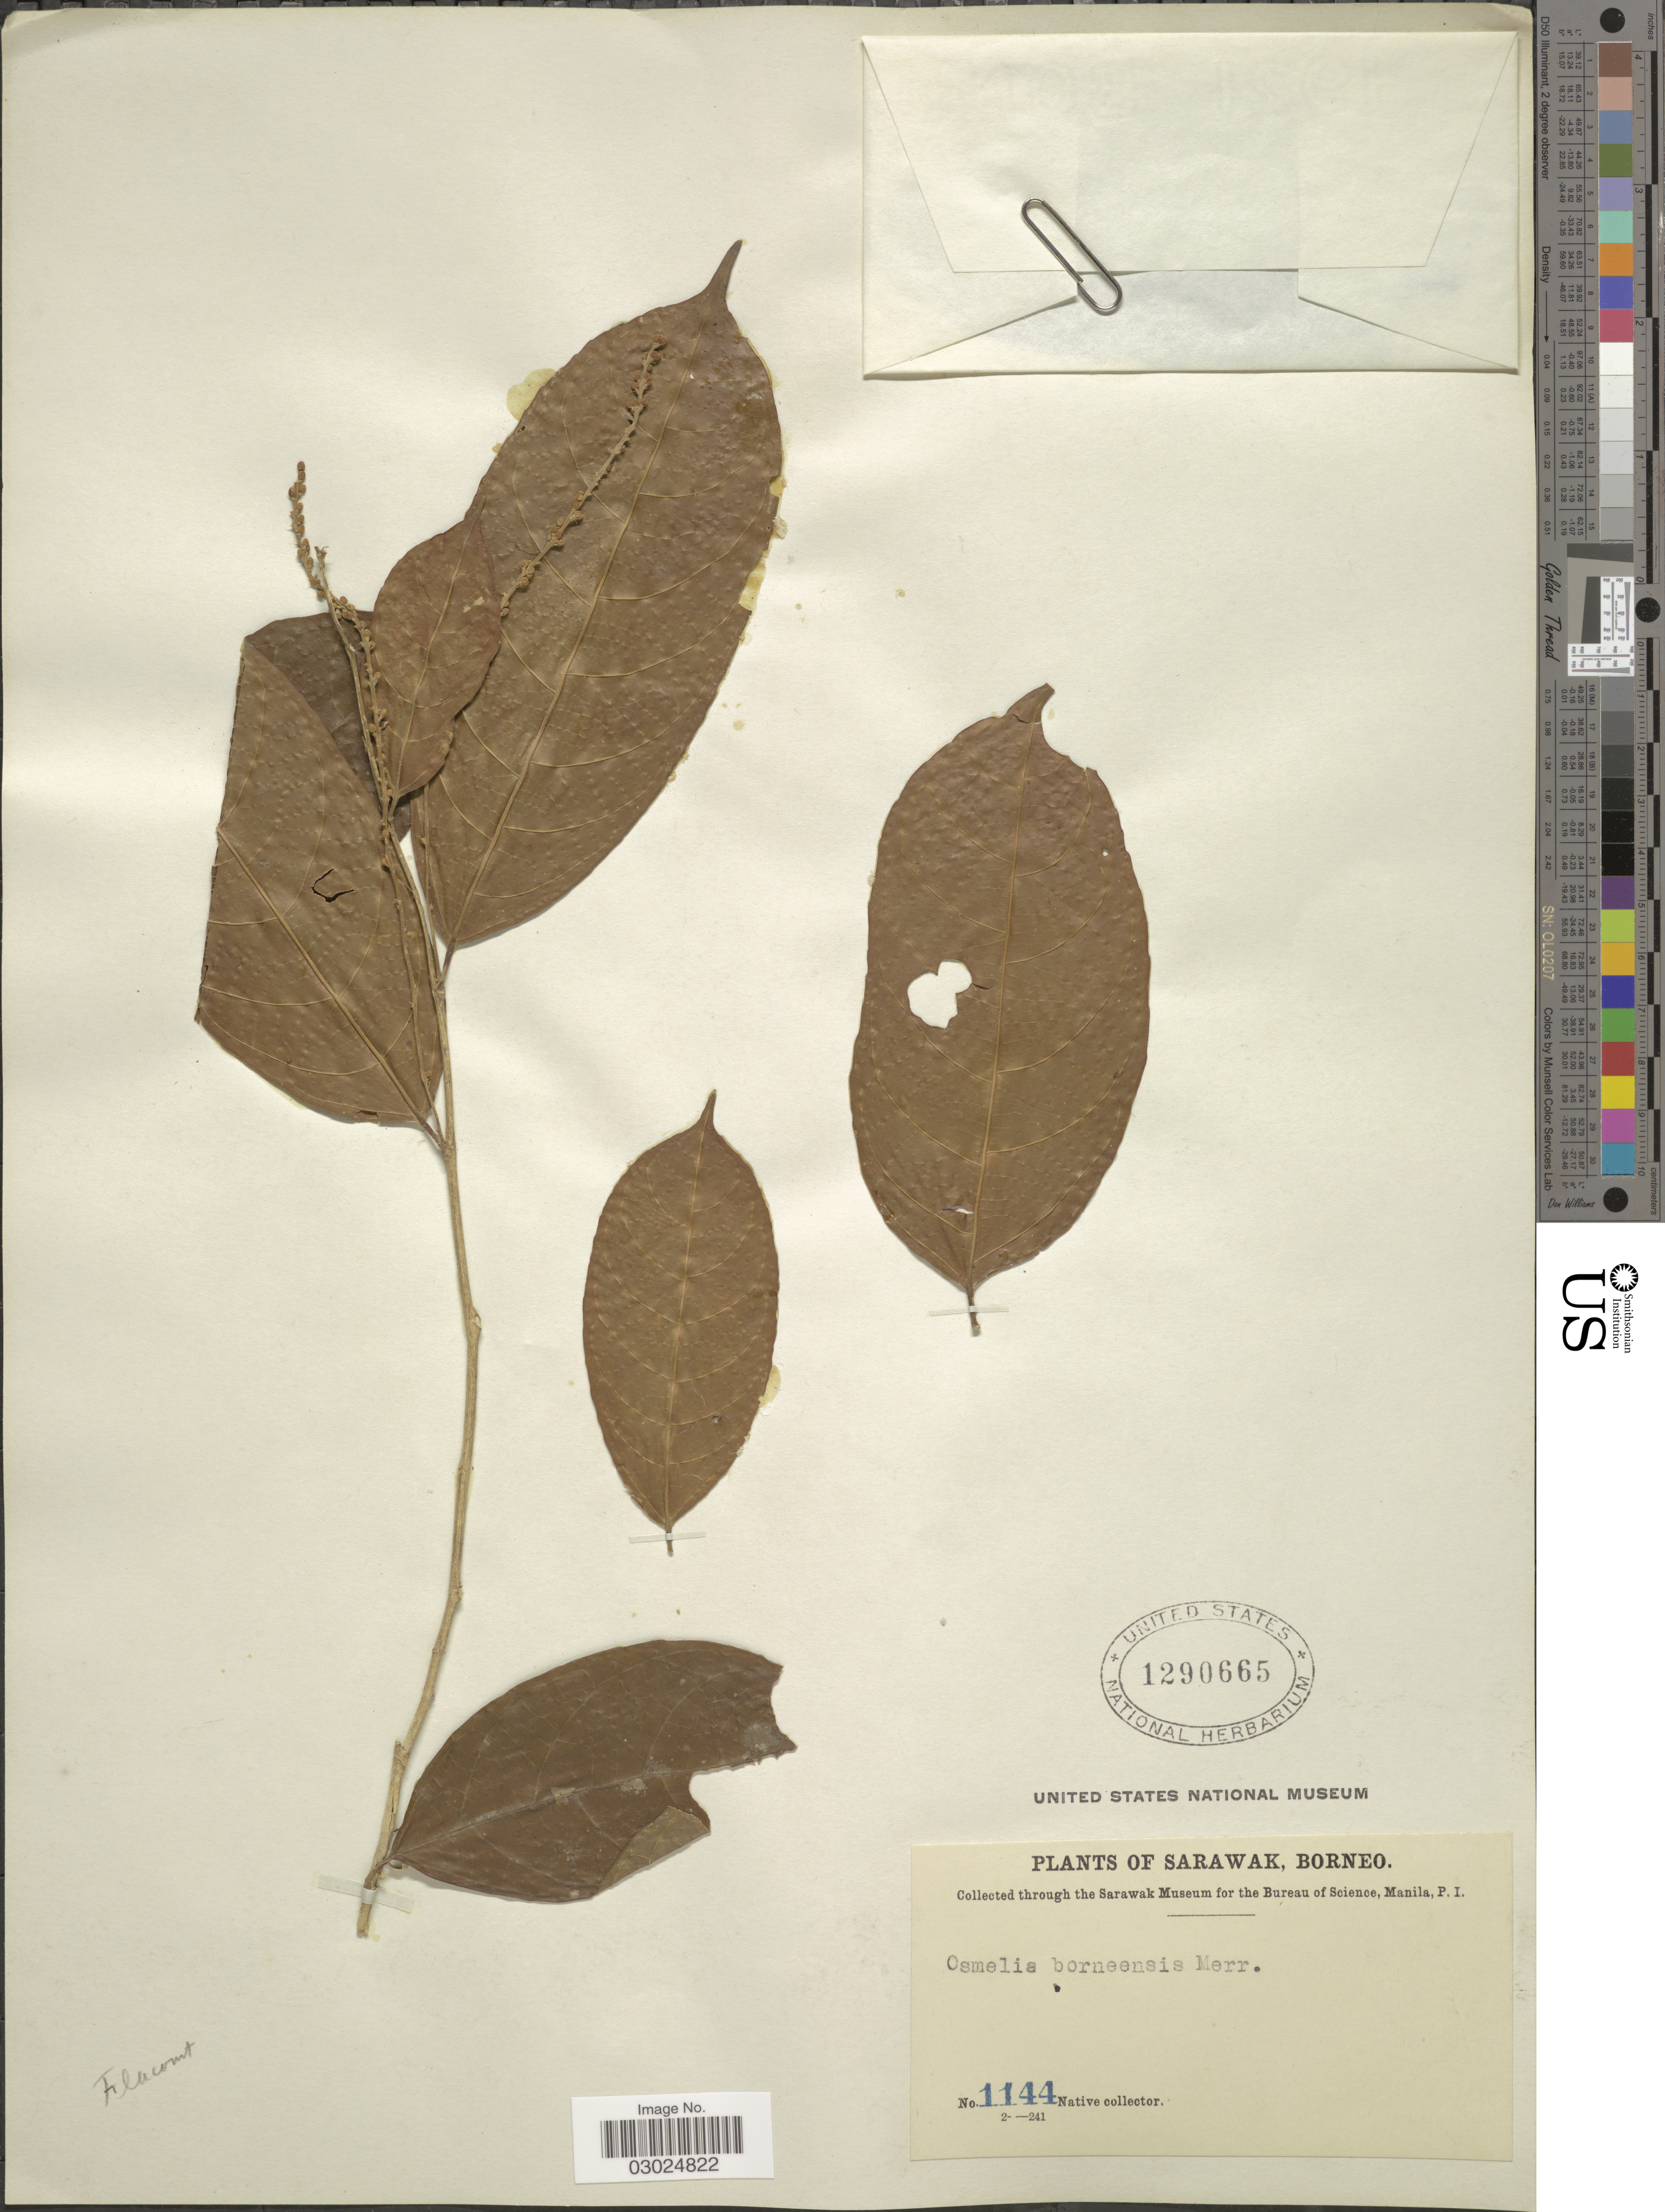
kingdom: Plantae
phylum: Tracheophyta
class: Magnoliopsida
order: Malpighiales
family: Salicaceae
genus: Osmelia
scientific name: Osmelia borneensis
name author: Merr.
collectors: Native collector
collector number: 1144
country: Malaysia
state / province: Sarawak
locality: Borneo.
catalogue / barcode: US 1290665